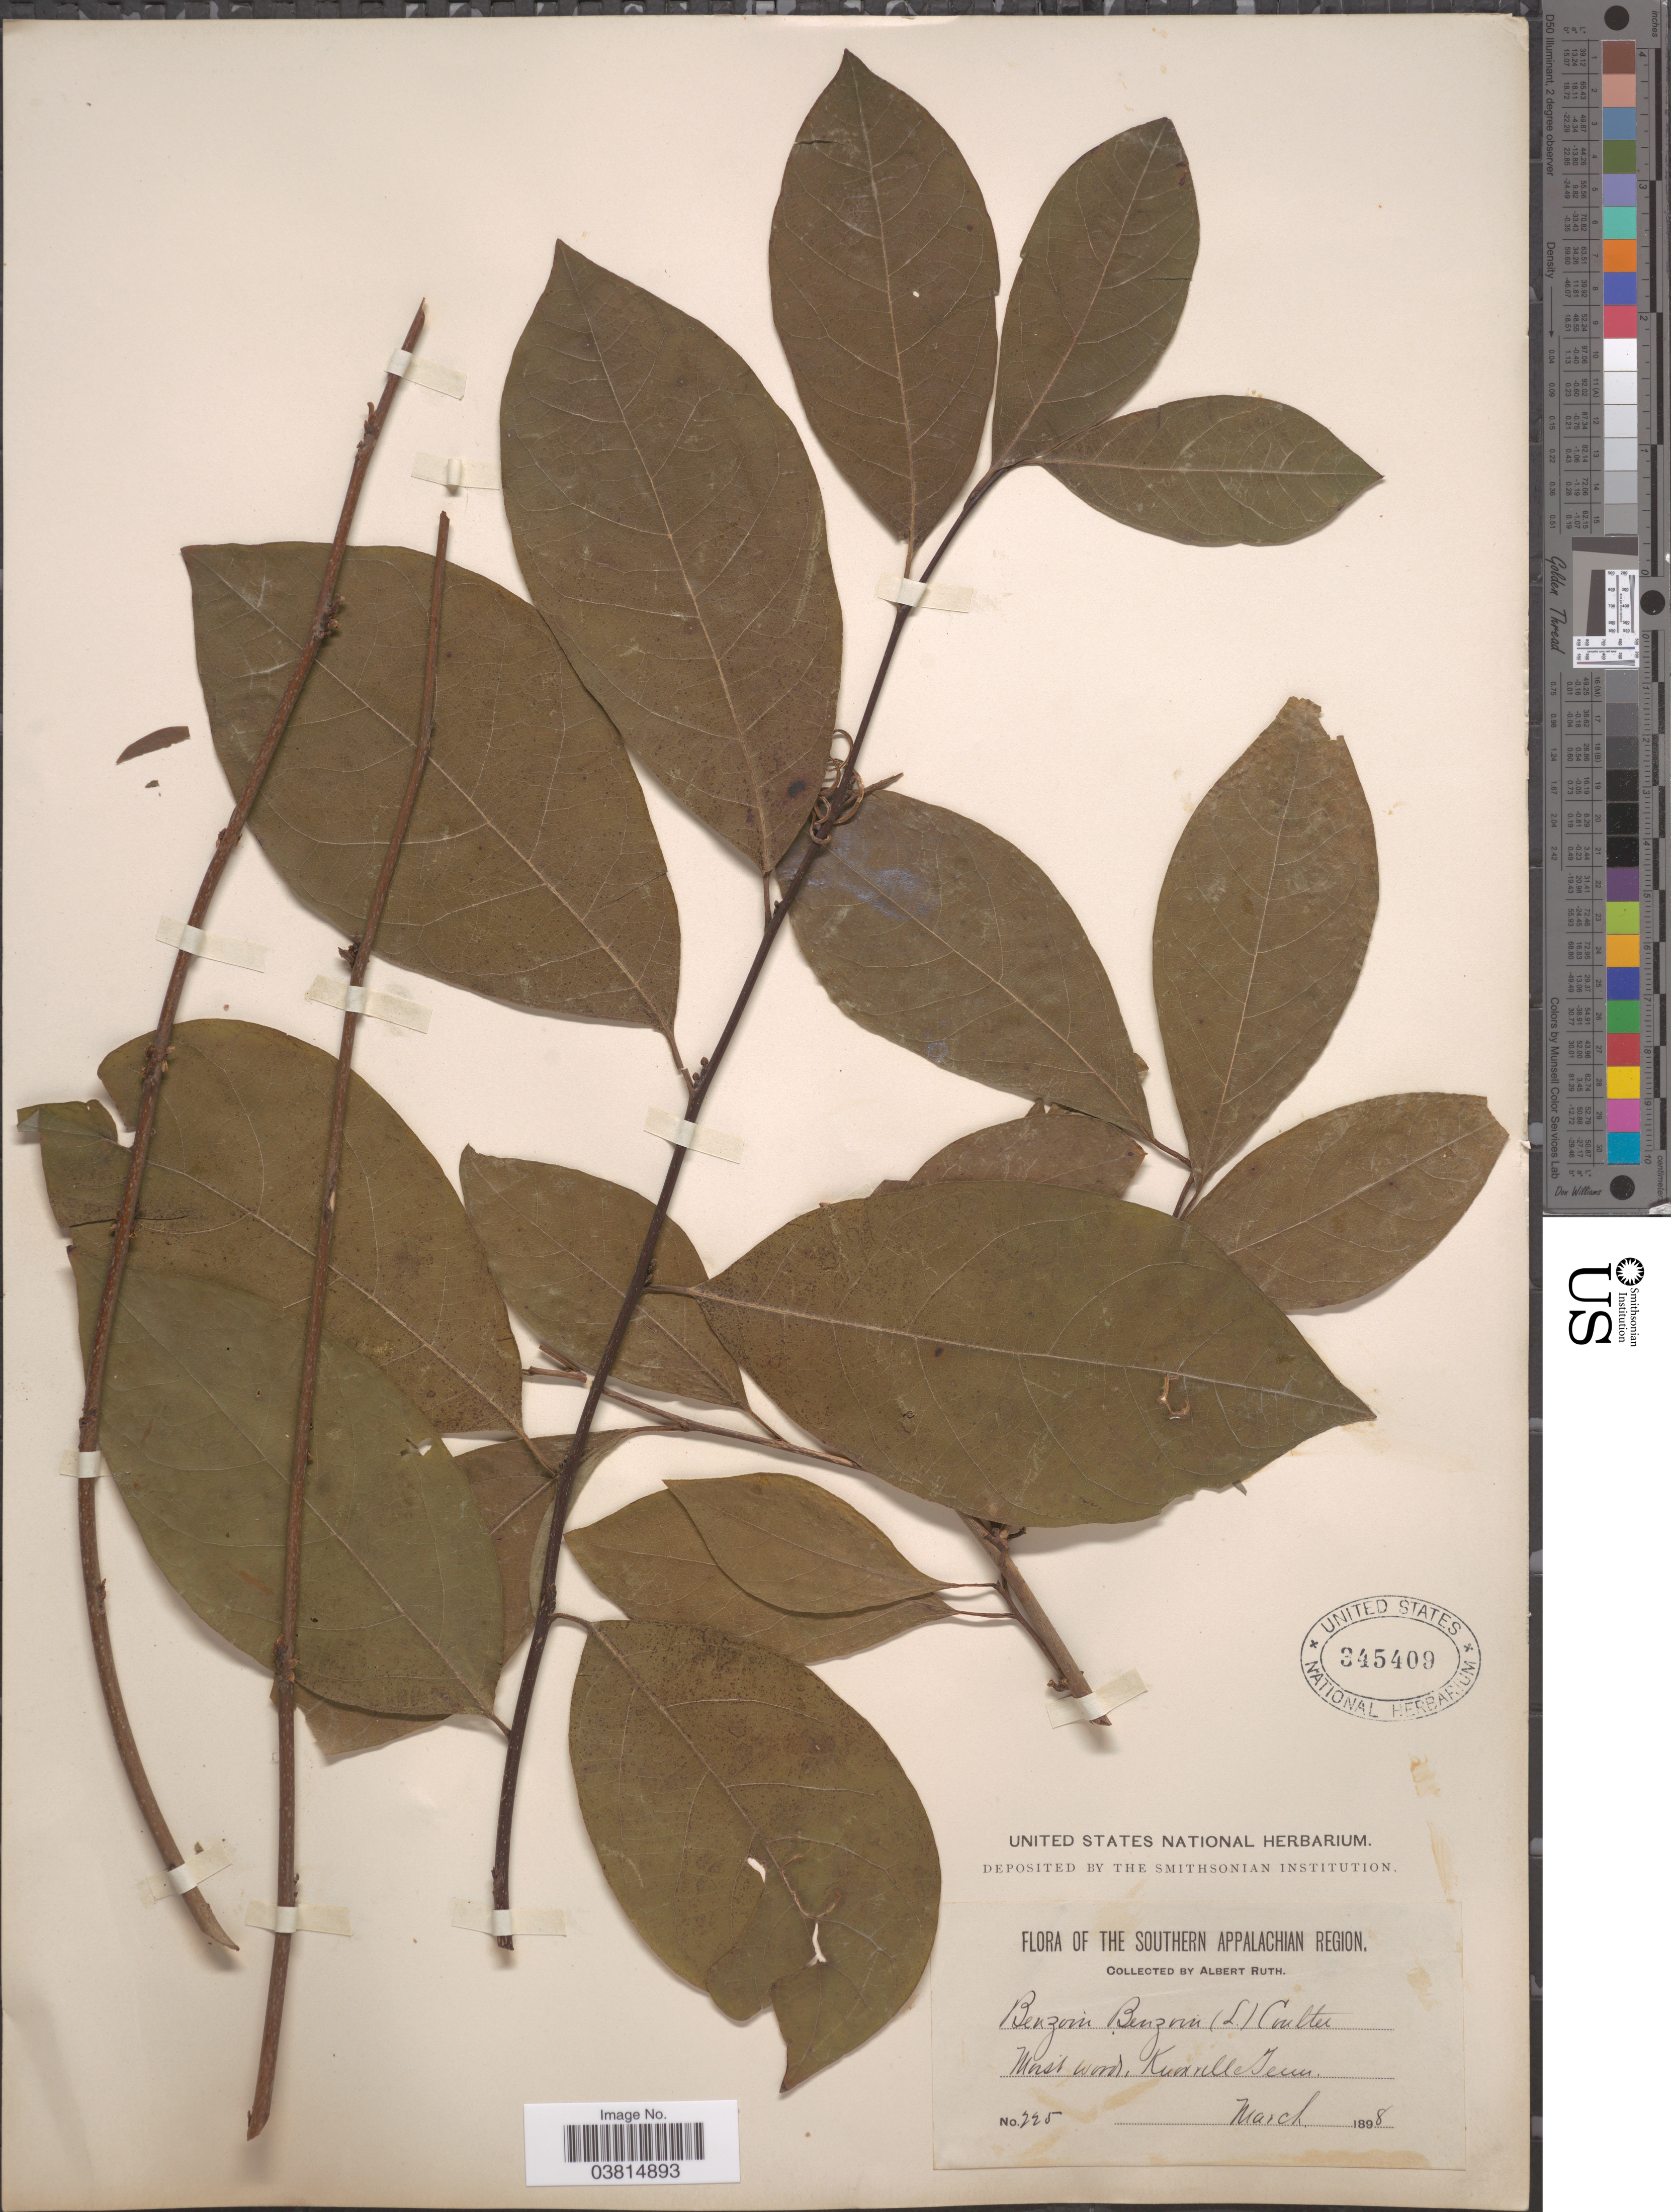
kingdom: Plantae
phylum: Tracheophyta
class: Magnoliopsida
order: Laurales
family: Lauraceae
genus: Lindera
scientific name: Lindera benzoin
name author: (L.) Blume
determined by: Strong, Mark T., (BOT), Smithsonian Institution - National Museum of Natural History (UNITED STATES)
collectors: A. Ruth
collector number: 225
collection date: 1898-03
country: United States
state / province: Tennessee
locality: The Southern Appalachian Region. Knoxville.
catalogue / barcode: US 345409